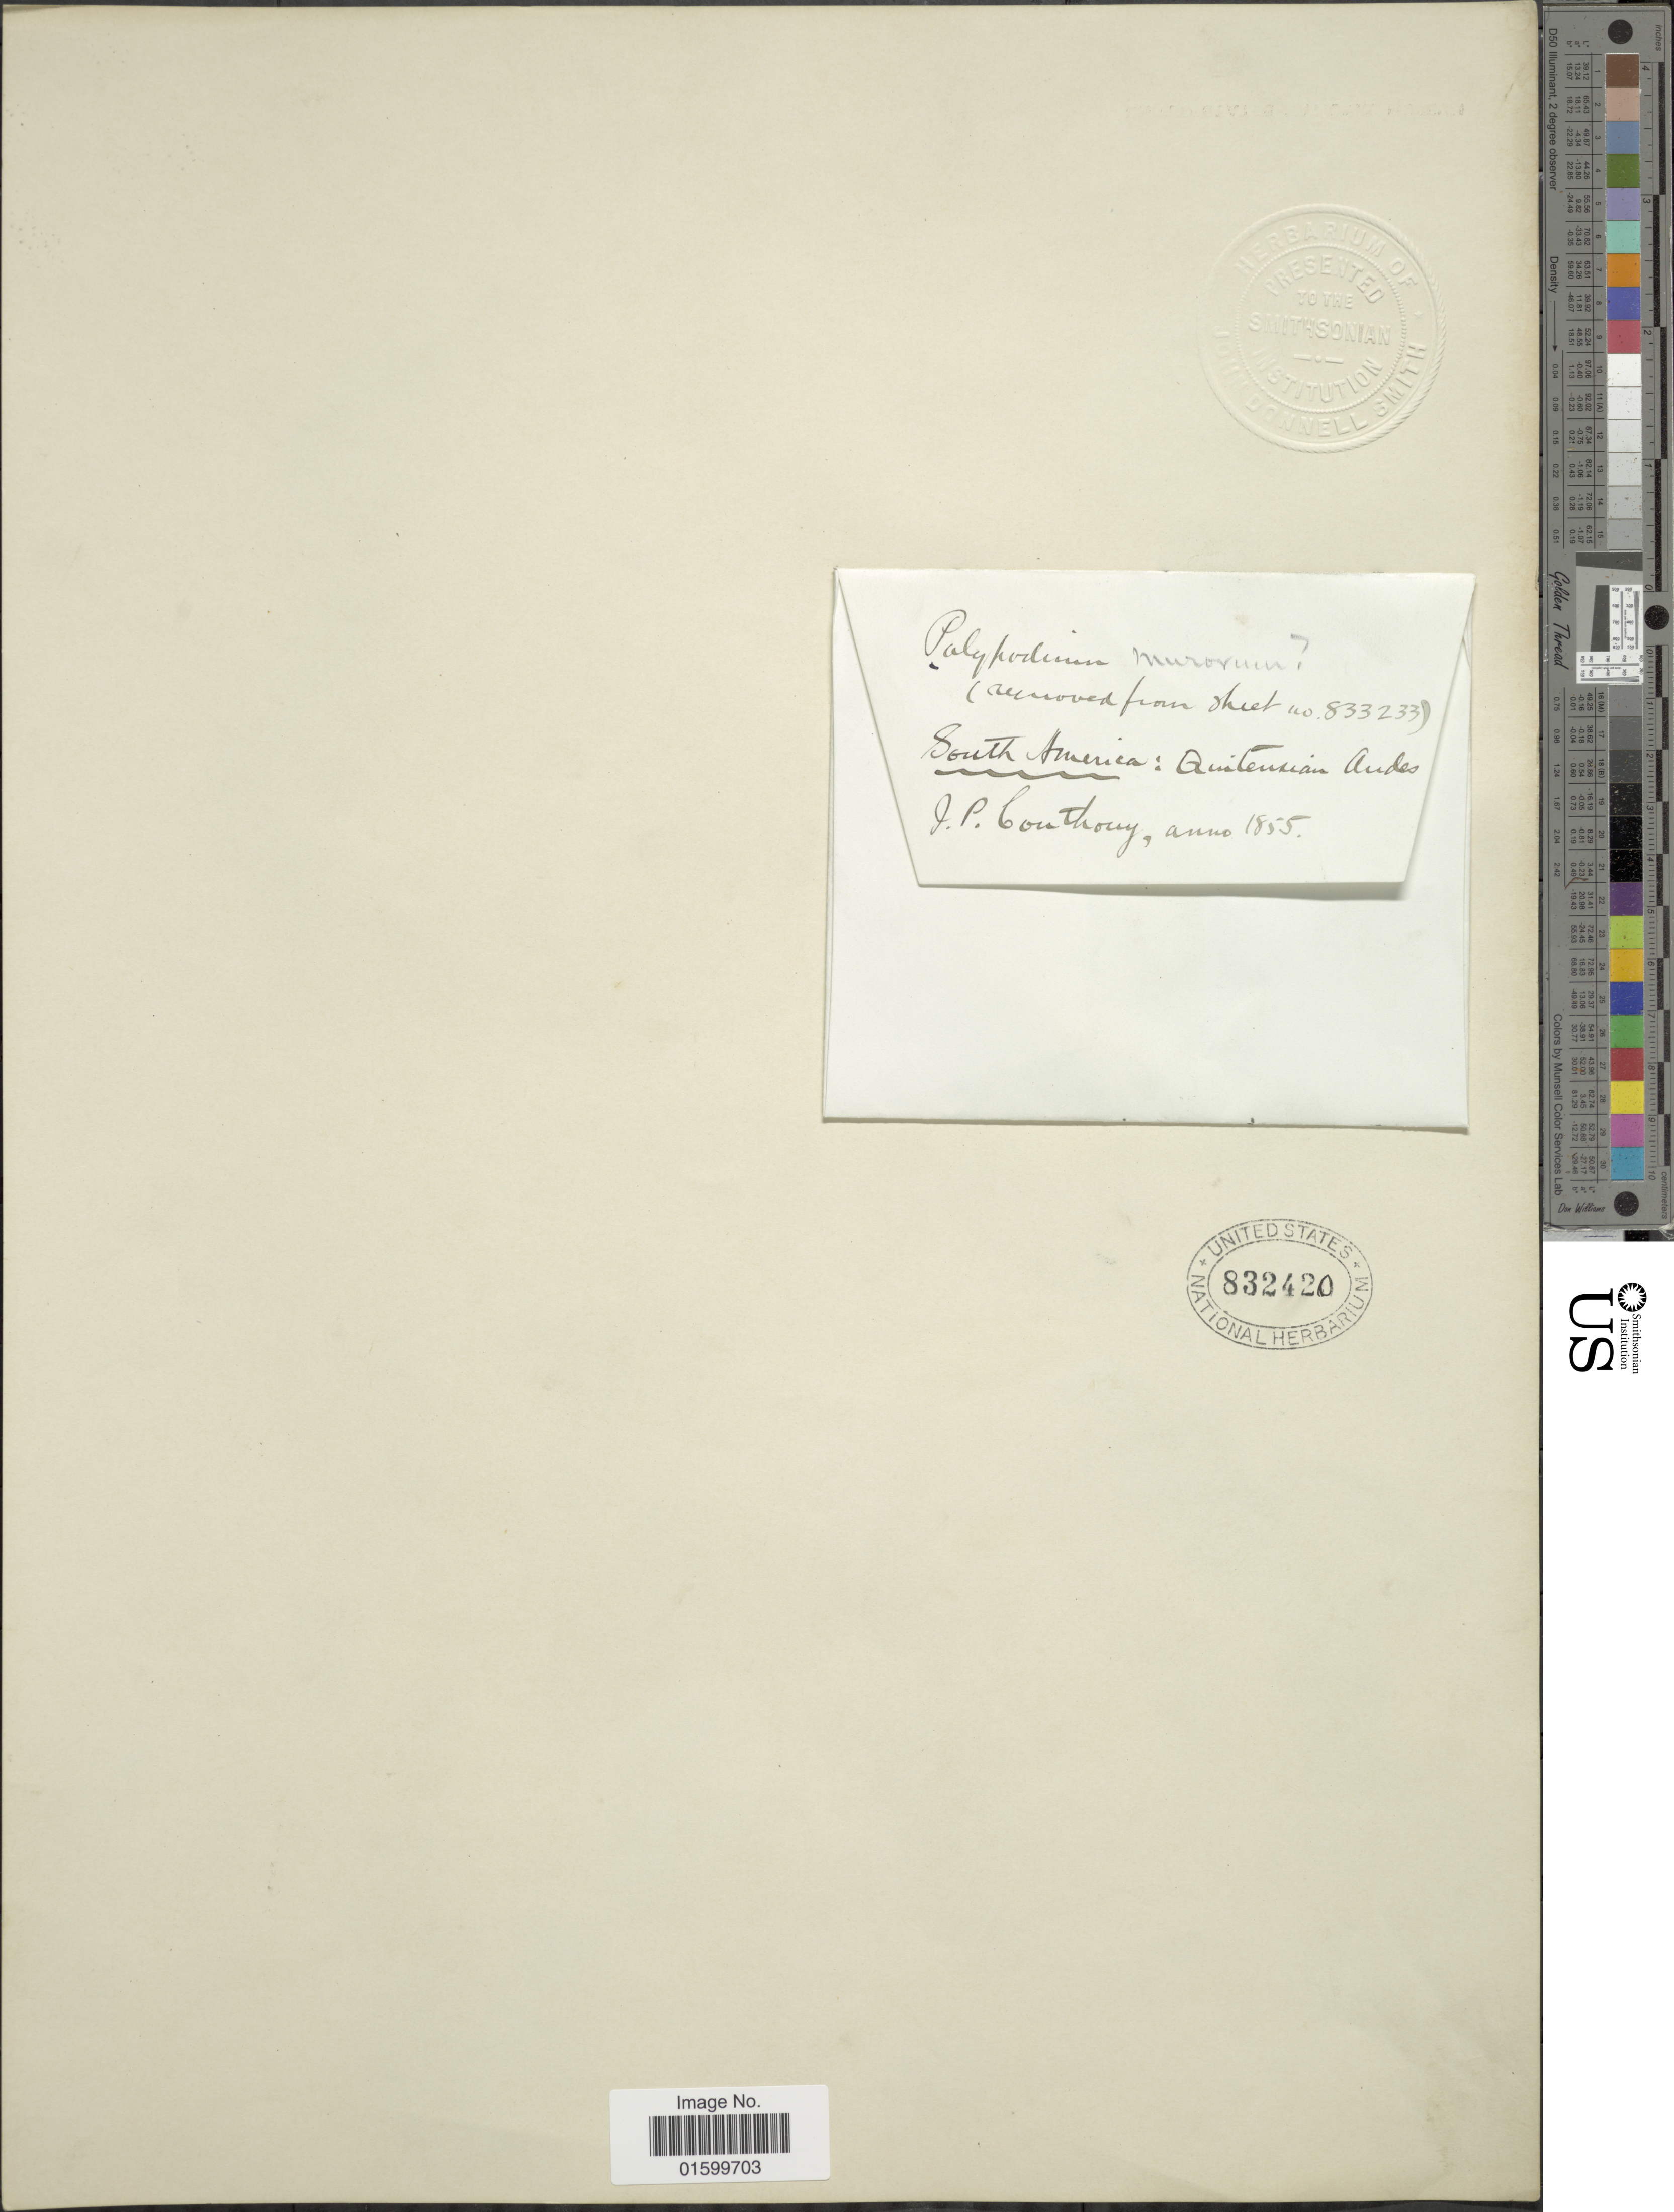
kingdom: Plantae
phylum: Tracheophyta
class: Polypodiopsida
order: Polypodiales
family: Polypodiaceae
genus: Pleopeltis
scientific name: Pleopeltis murorum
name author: (Hook.) A.R. Sm. & Tejero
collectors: J. Couthouy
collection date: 1855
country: Ecuador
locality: South America, Quitensian Andes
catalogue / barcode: US 832420